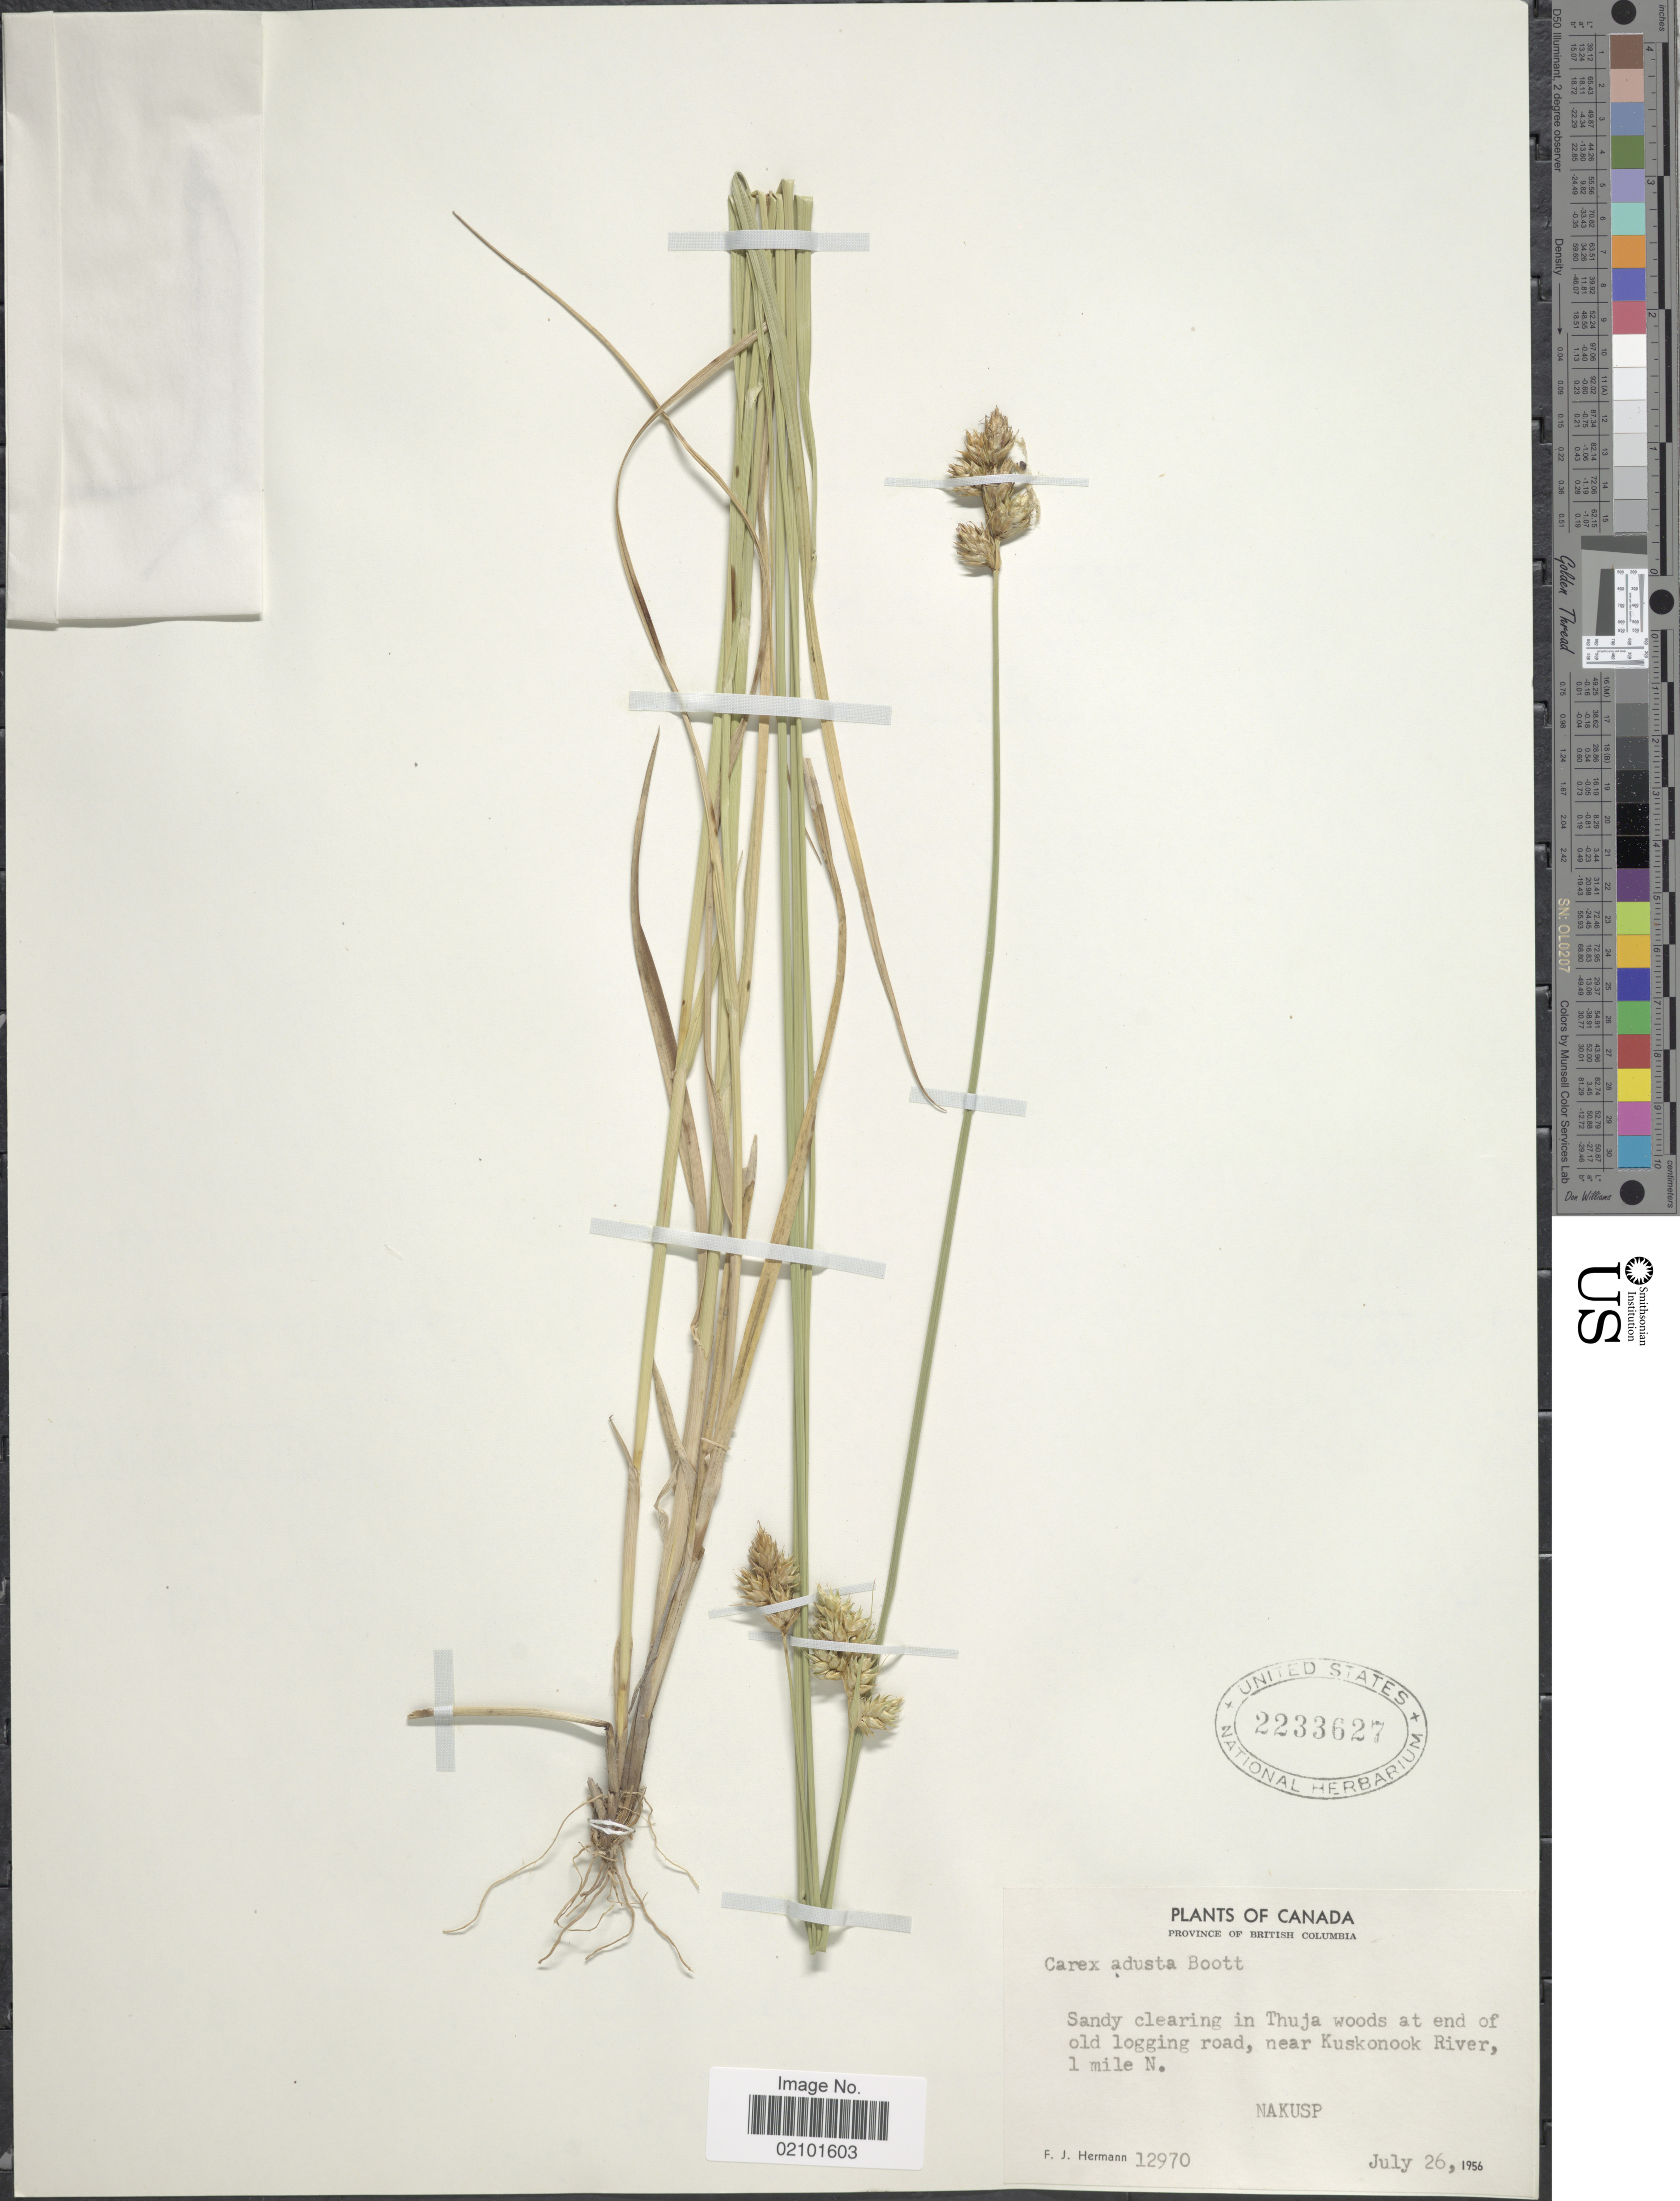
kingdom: Plantae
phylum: Tracheophyta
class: Liliopsida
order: Poales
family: Cyperaceae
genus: Carex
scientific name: Carex adusta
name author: Boott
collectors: F. J. Hermann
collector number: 12970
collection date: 1956-07-26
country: Canada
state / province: British Columbia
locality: Near Kuskonook River, 1 mile N. Nakusp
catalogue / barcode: US 2233627